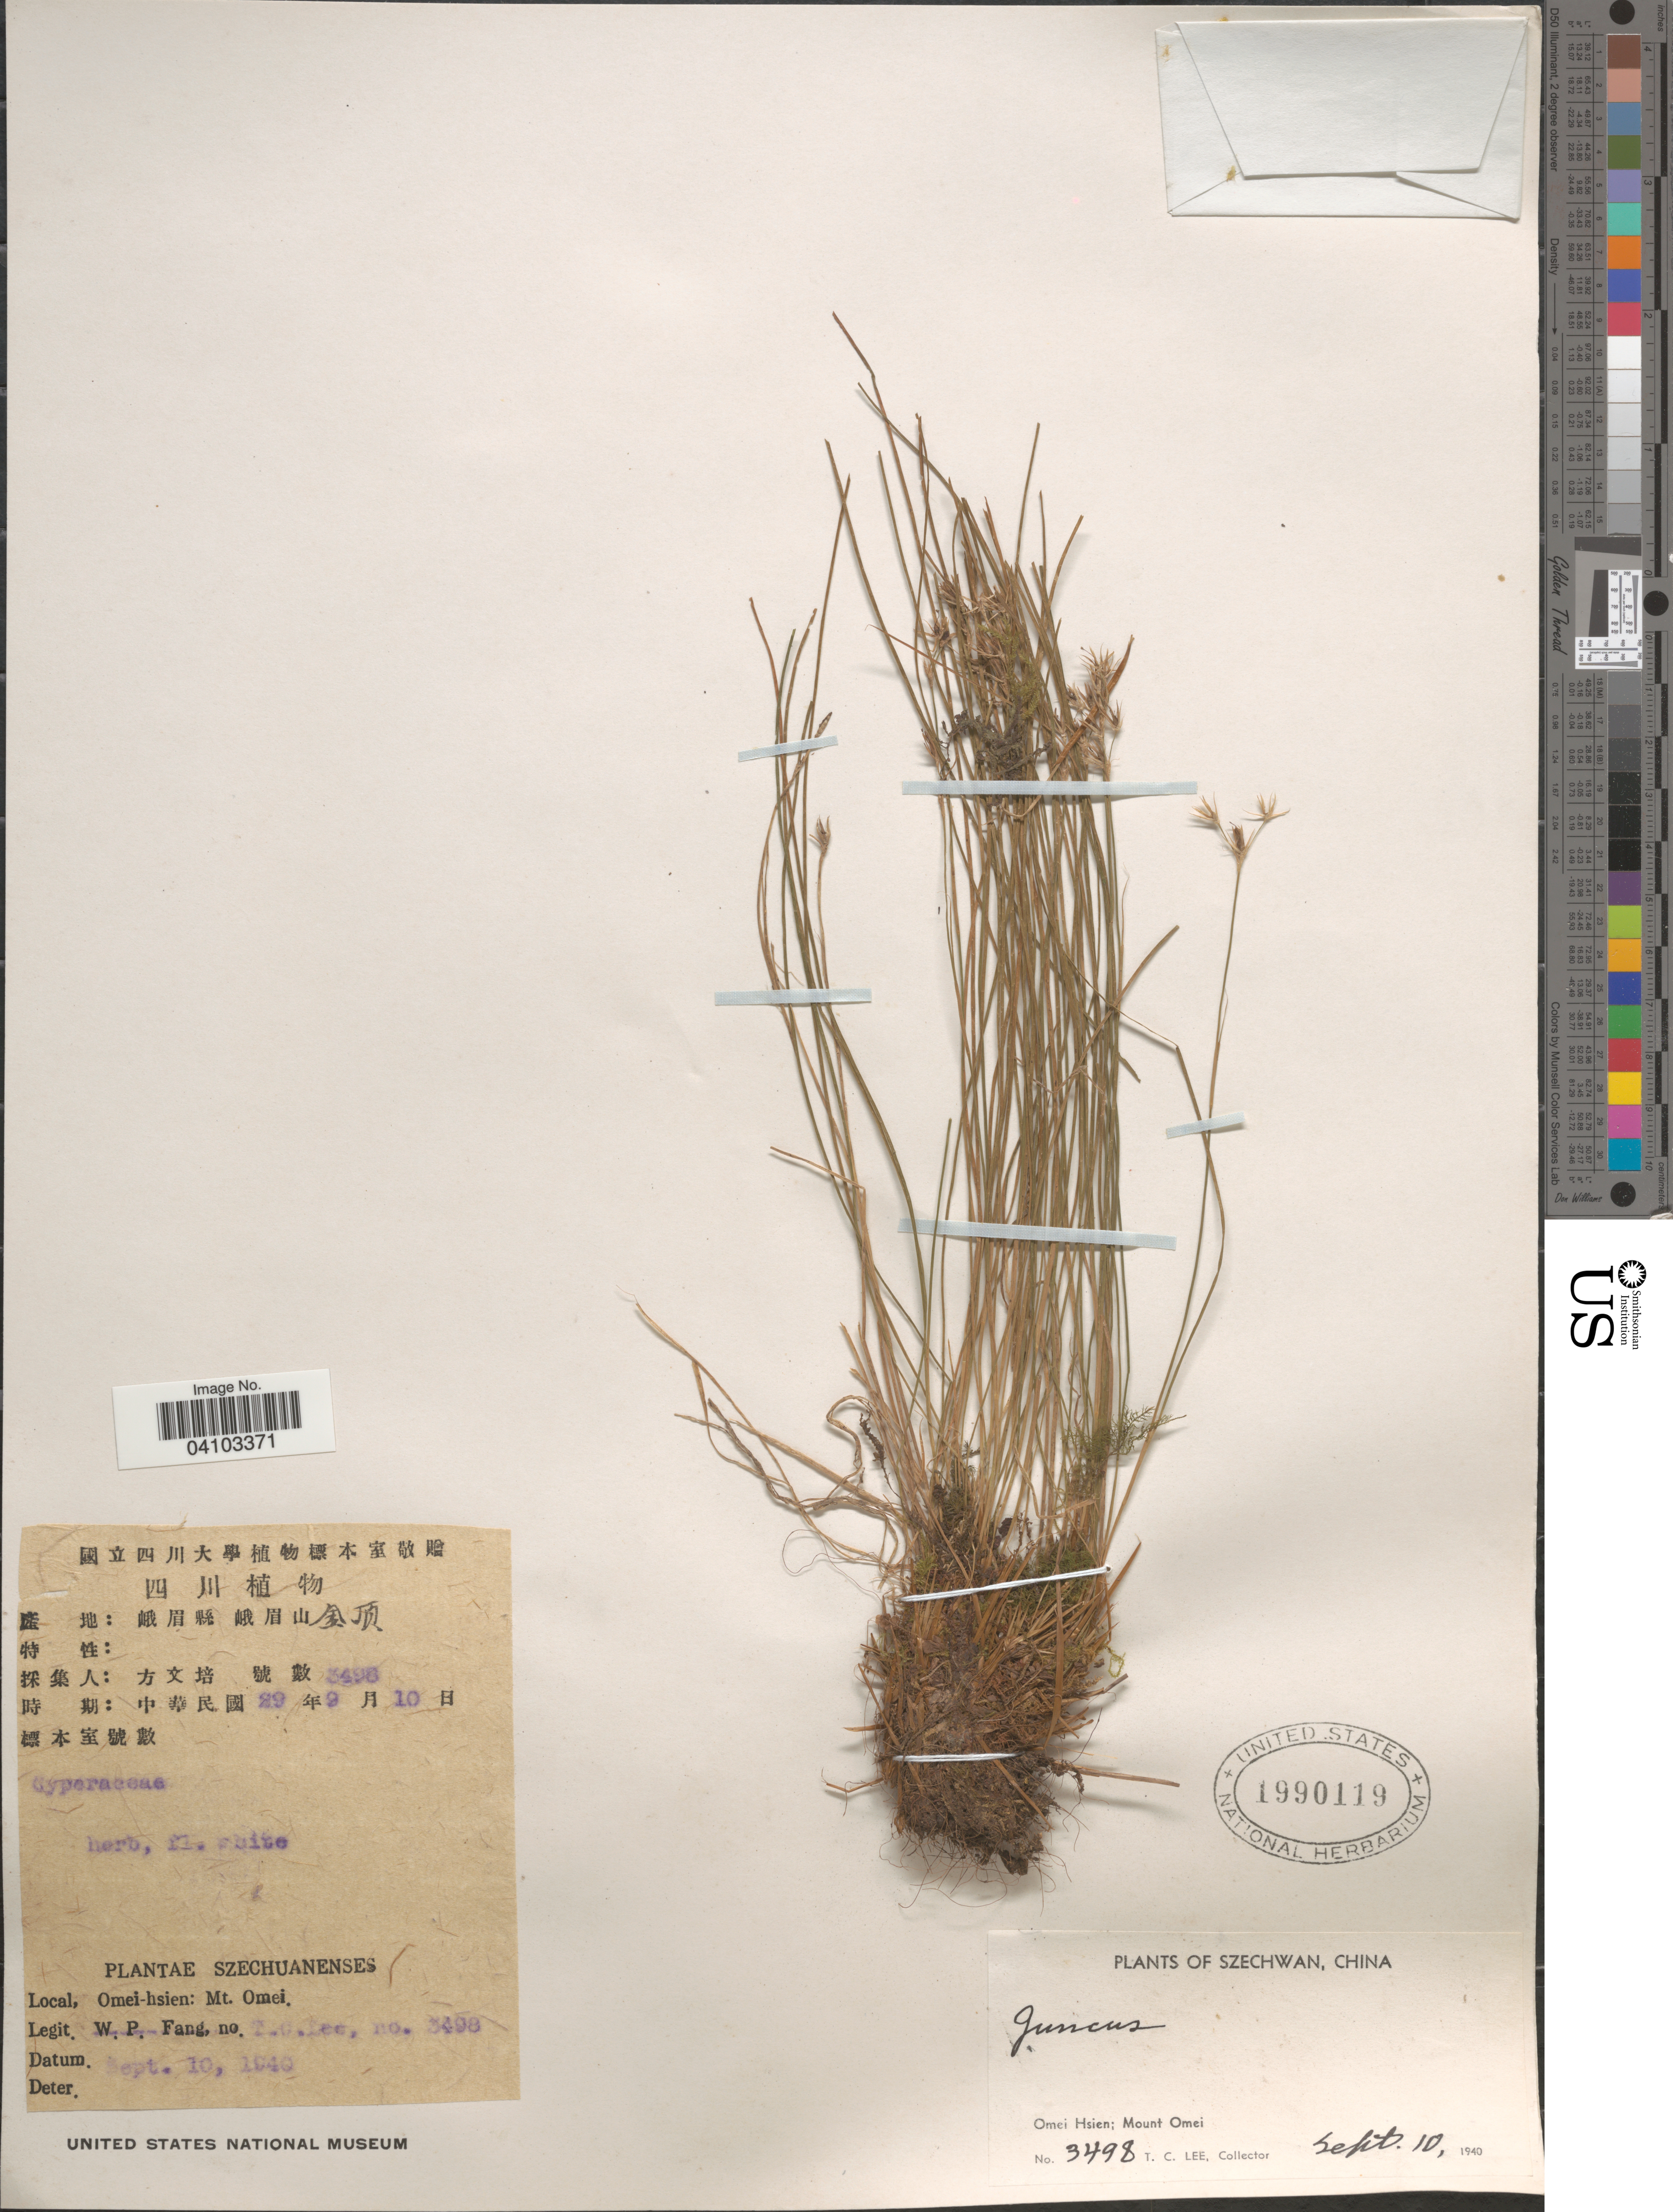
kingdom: Plantae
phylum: Tracheophyta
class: Liliopsida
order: Poales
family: Juncaceae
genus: Juncus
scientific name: Juncus sp.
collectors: T. Lee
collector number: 3498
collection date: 1940-09-10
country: China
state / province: Sichuan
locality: Szechuanenses. Omei-hsien: Mt. Omei.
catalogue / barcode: US 1990119